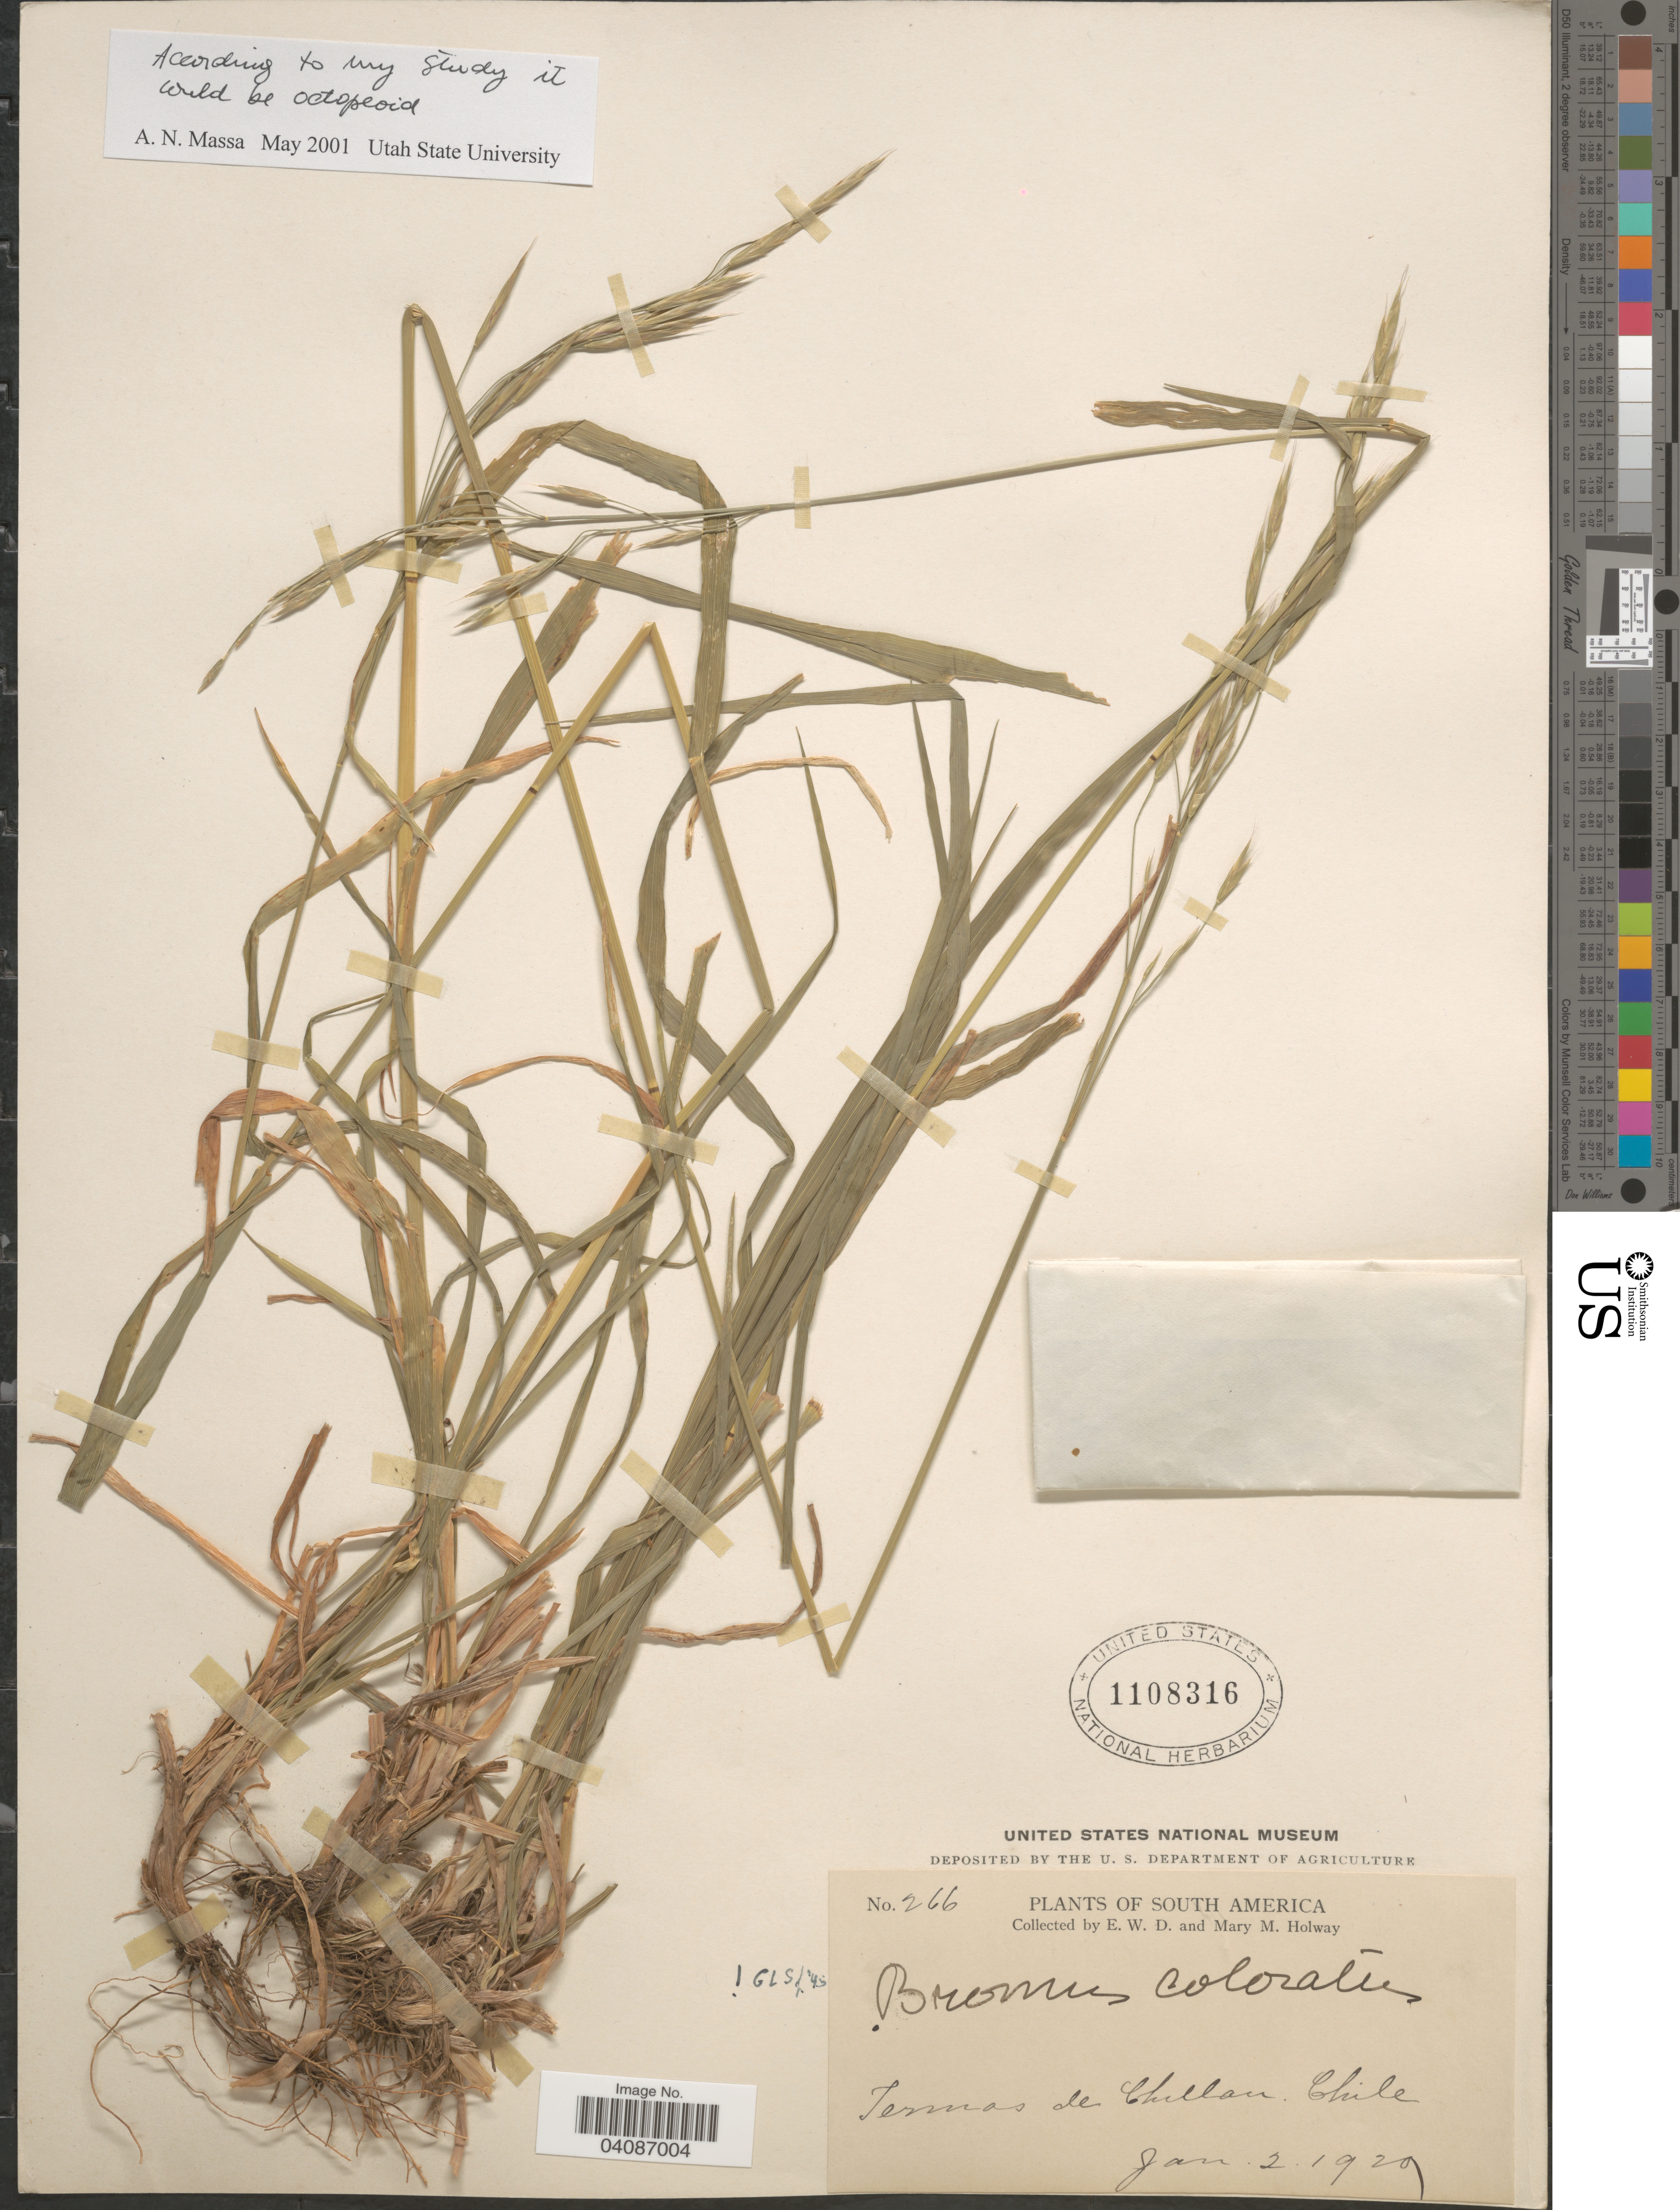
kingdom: Plantae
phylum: Tracheophyta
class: Liliopsida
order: Poales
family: Poaceae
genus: Bromus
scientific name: Bromus coloratus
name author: Steud.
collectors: E. W. D. Holway & M. M. Holway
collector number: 266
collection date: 1920-01-02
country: Chile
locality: Termas de Chillan.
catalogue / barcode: US 1108316